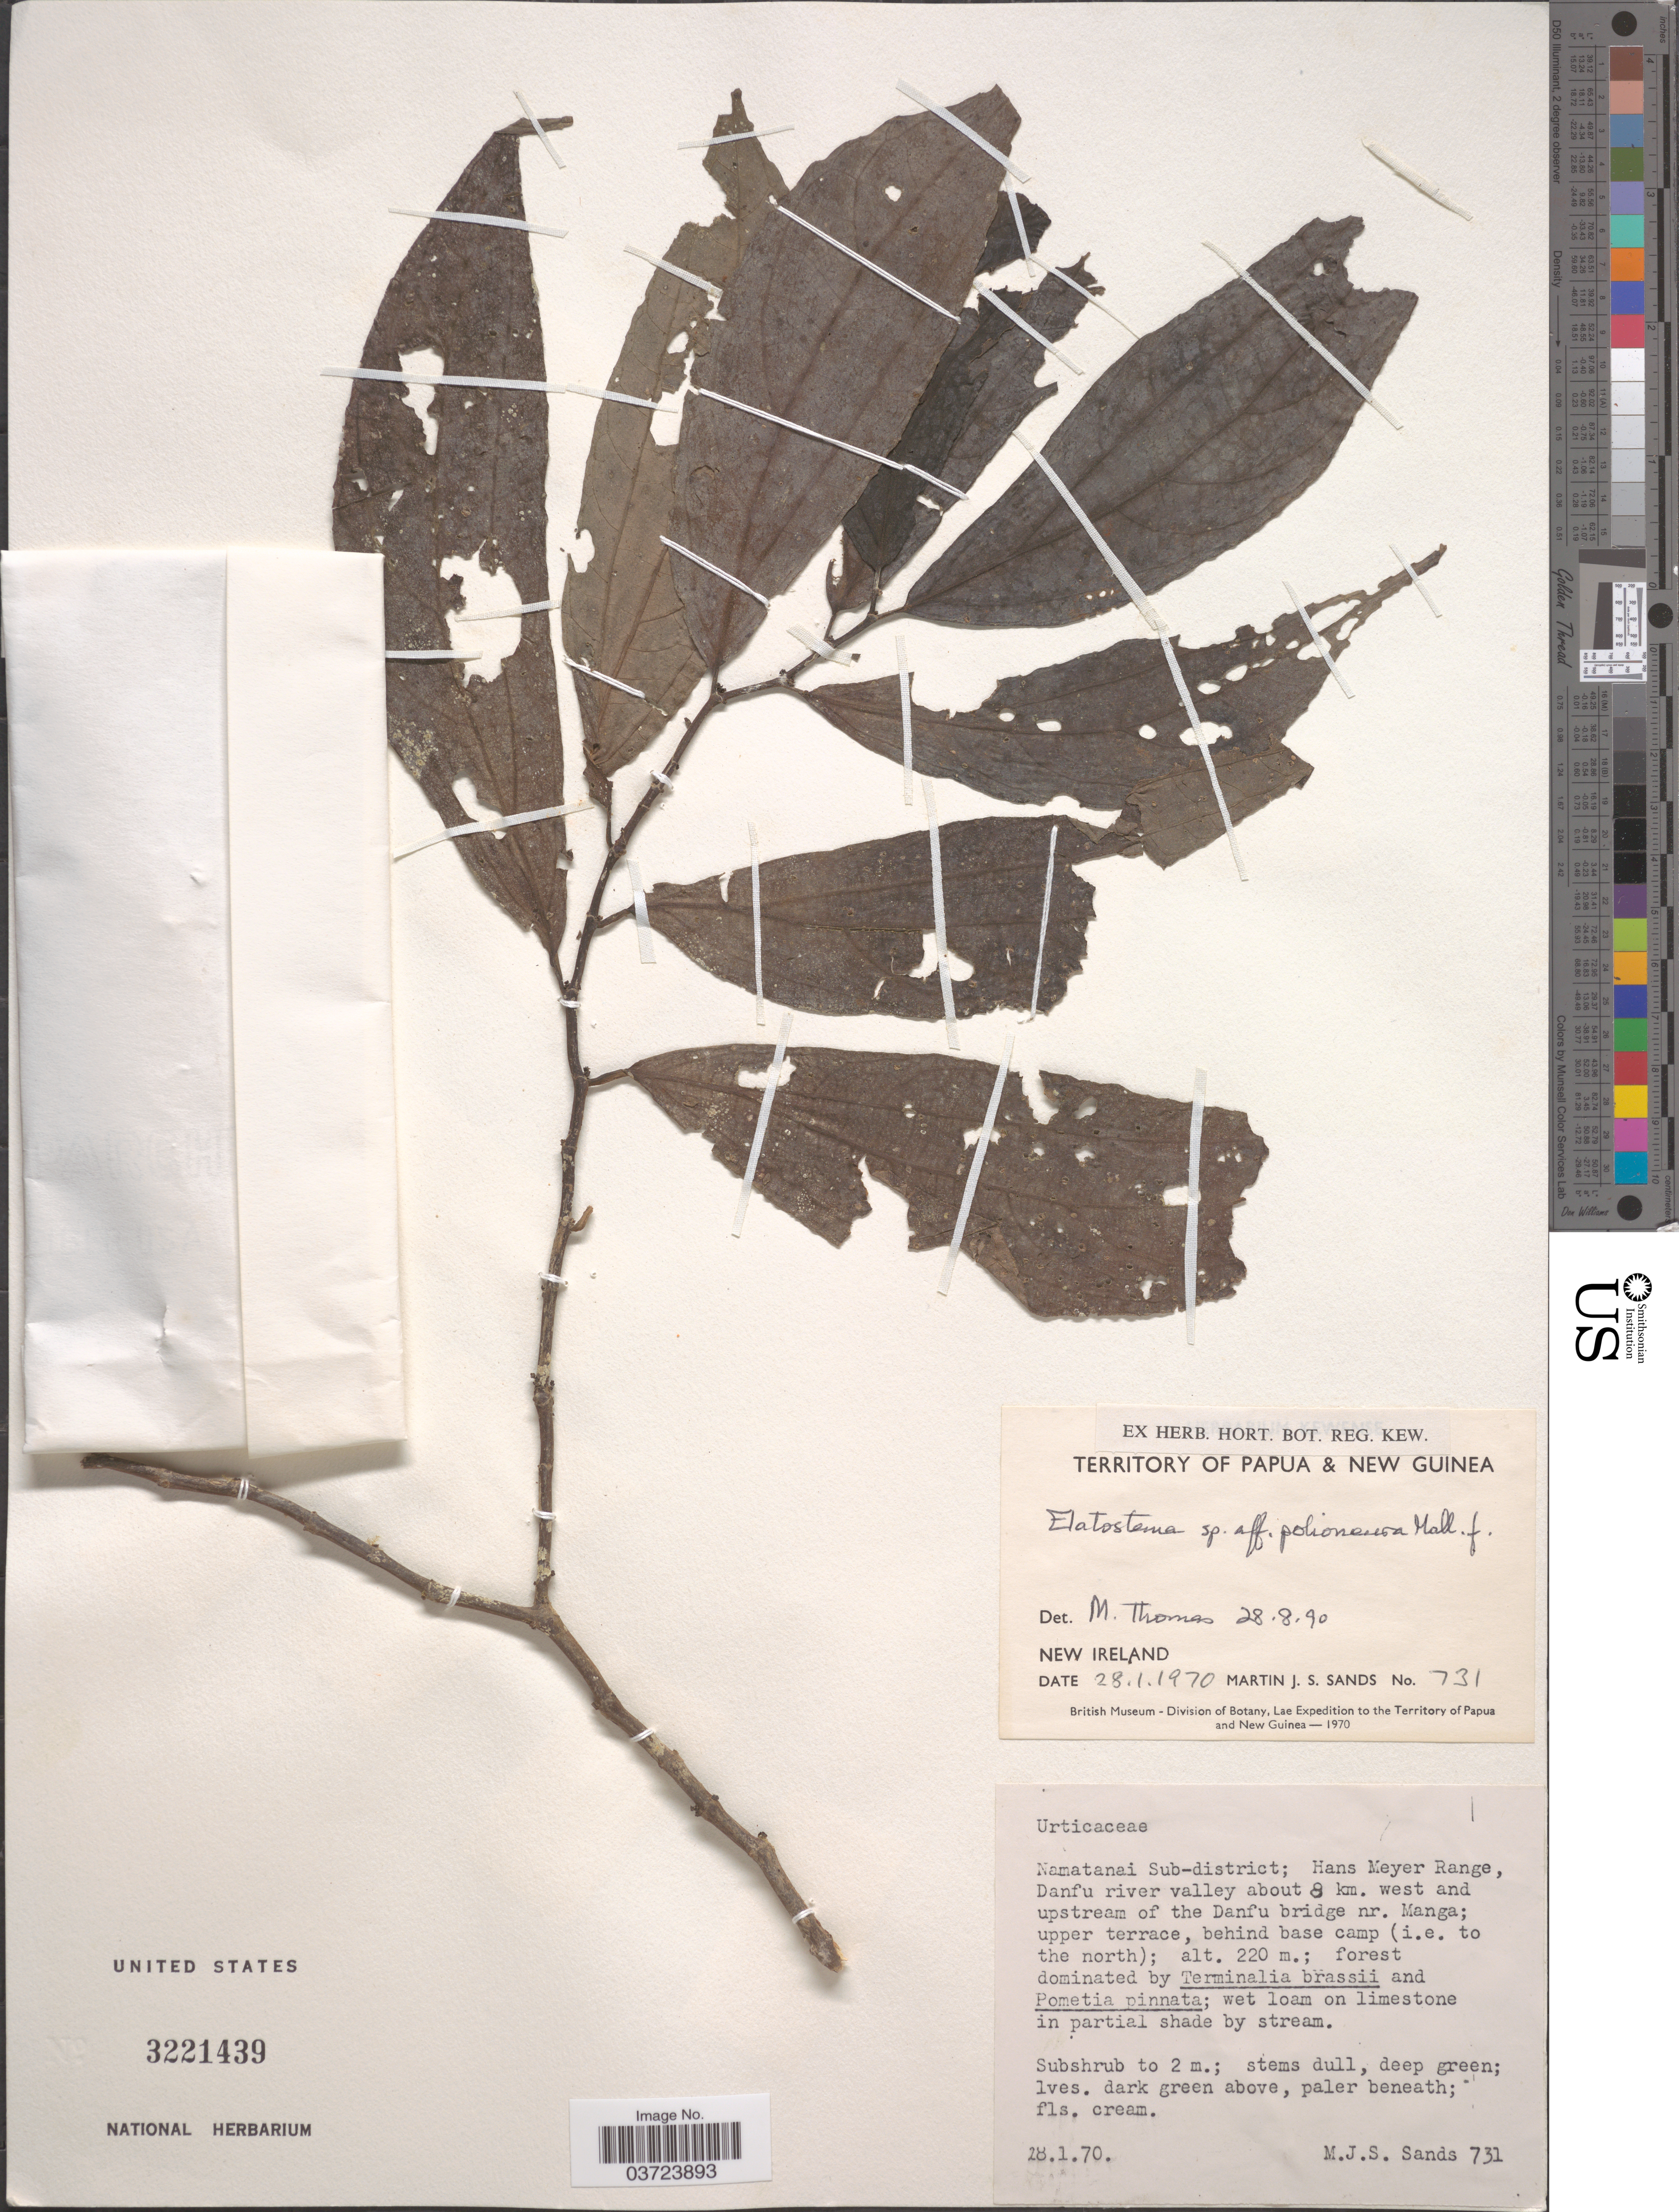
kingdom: Plantae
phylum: Tracheophyta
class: Magnoliopsida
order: Rosales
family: Urticaceae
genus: Elatostema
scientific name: Elatostema polioneurum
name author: Hallier f.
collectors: M. Sands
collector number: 731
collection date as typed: Transcribed d/m/y: 28/1/70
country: Papua New Guinea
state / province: New Ireland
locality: Territory of Papua & New Guinea. Namatanai Sub-district; Hans Meyer Range, Danfu river valley about 8 km. west and upstream of the Danfu bridge nr. Manga; upper terrace, behind base camp (i.e. to the north).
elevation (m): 220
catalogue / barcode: US 3221439